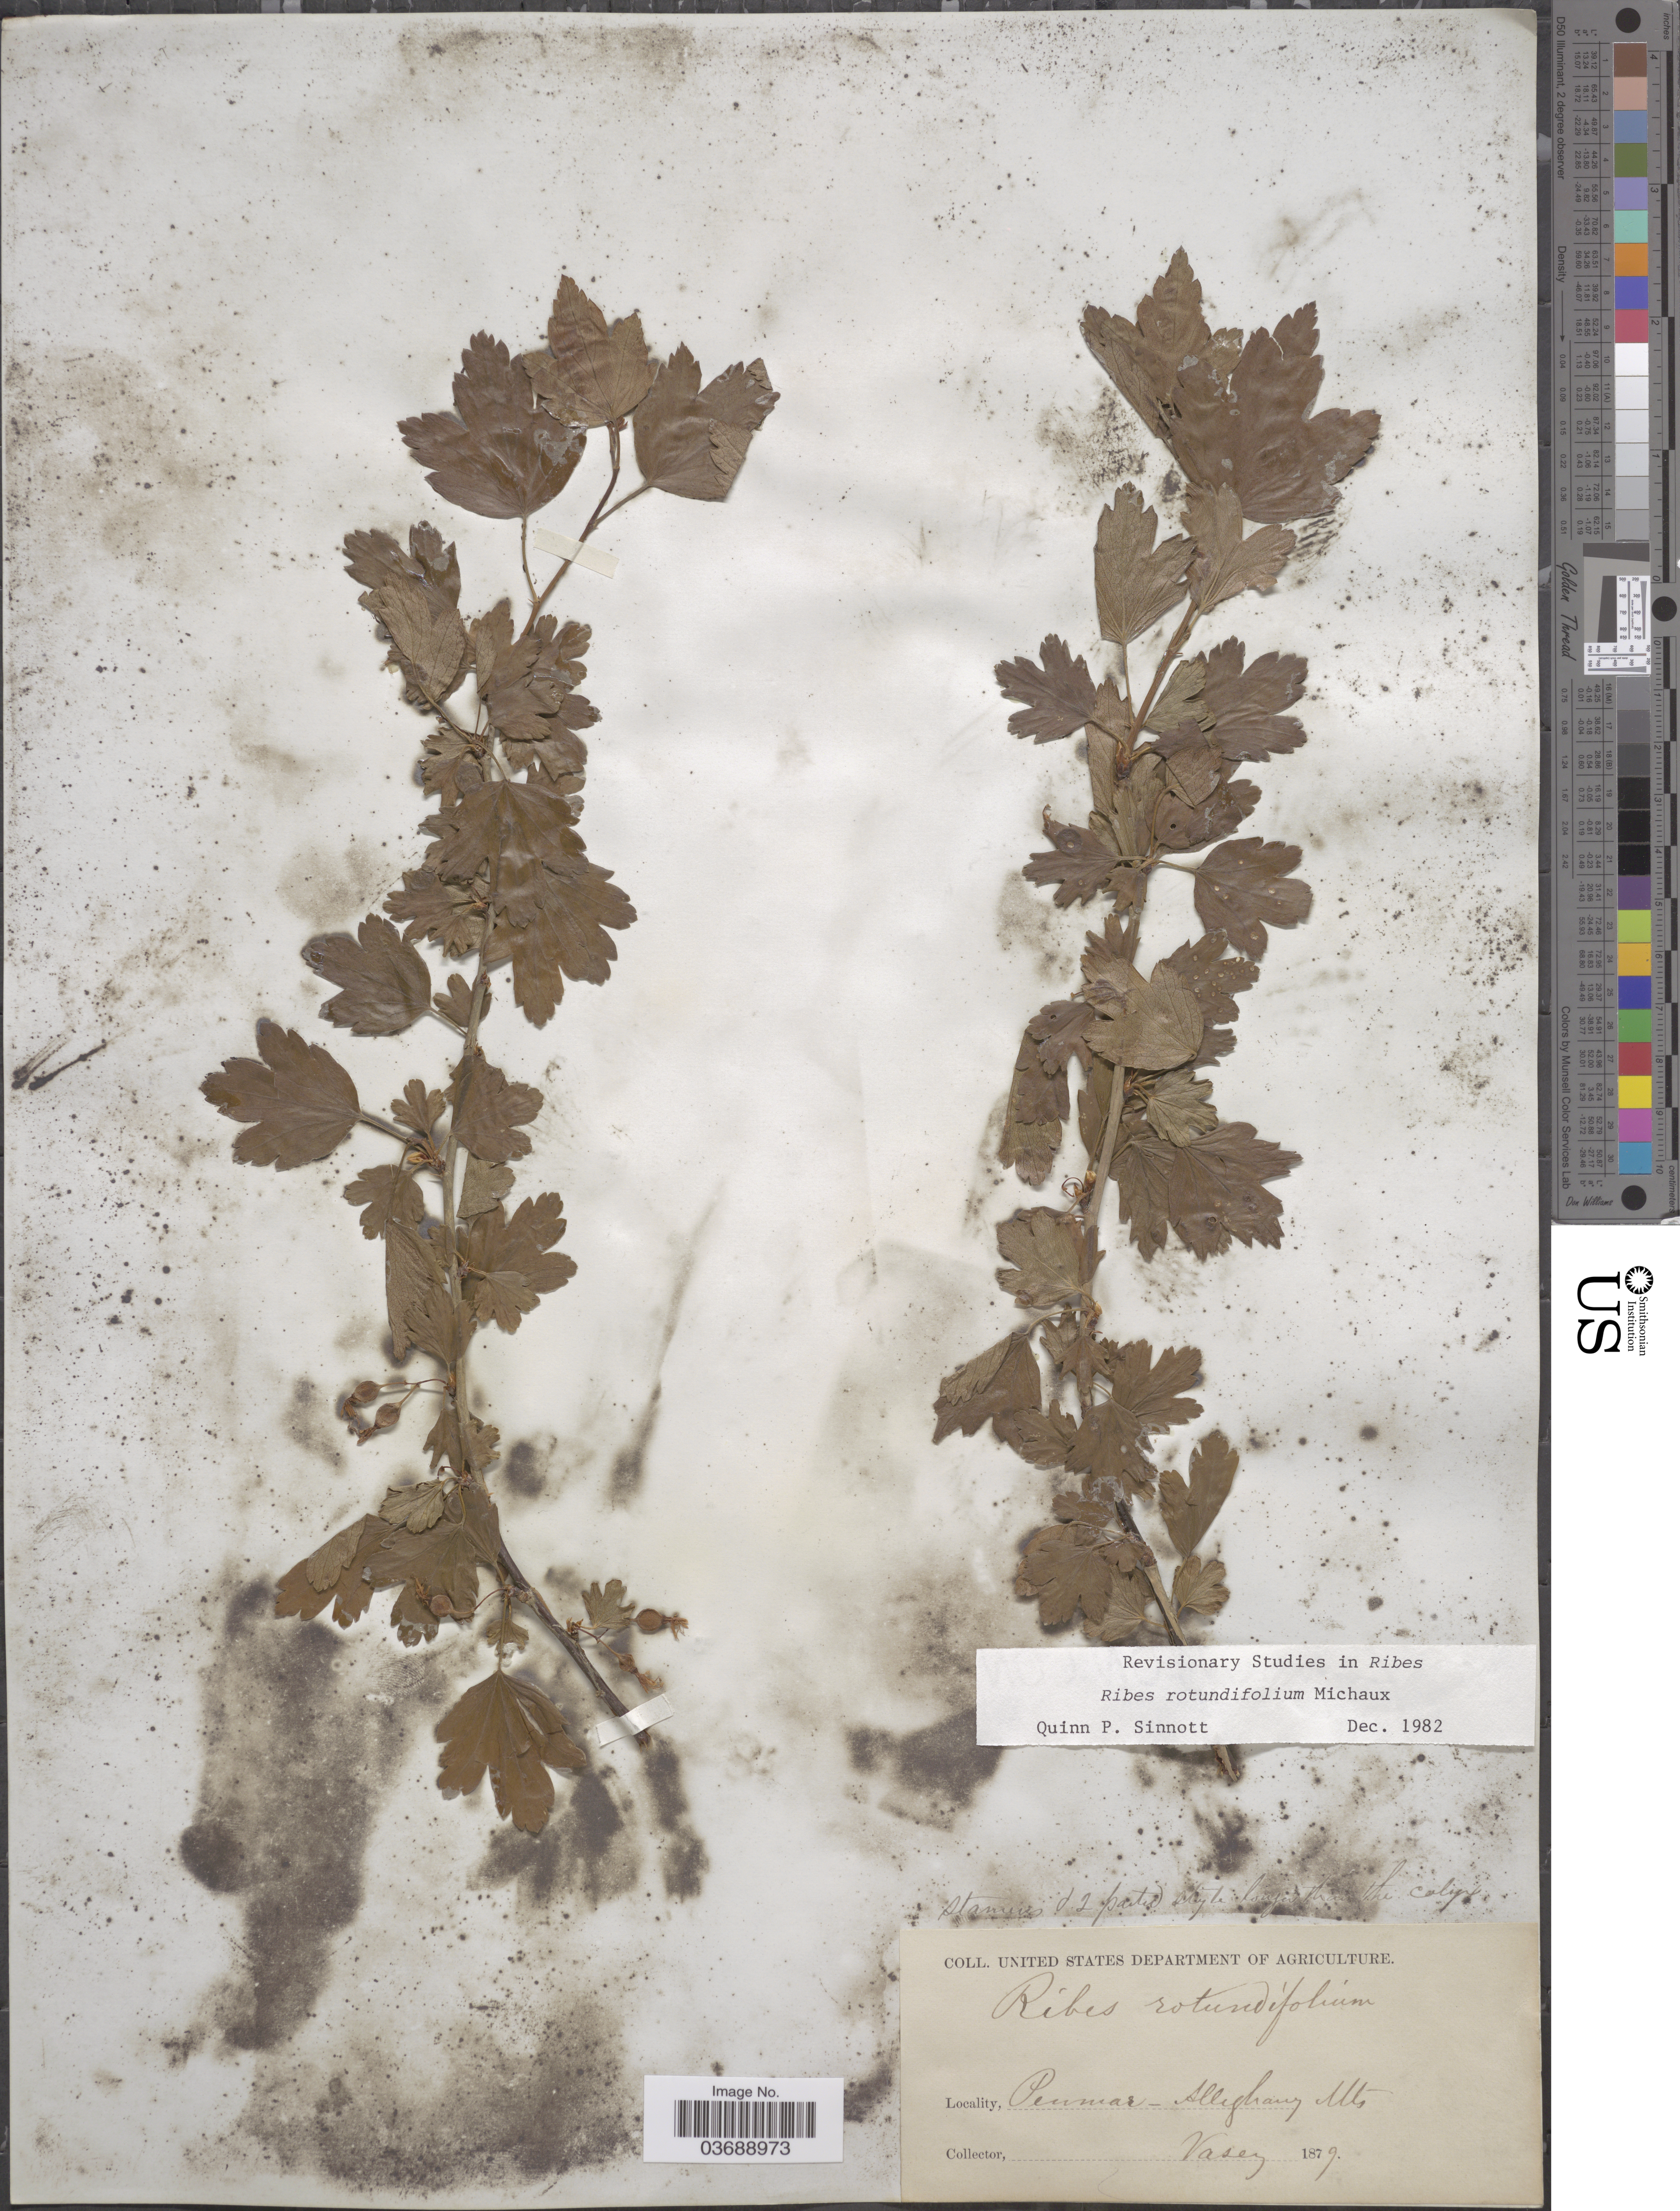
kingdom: Plantae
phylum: Tracheophyta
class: Magnoliopsida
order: Saxifragales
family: Grossulariaceae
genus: Ribes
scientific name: Ribes rotundifolium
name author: Michx.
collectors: Vasey, --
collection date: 1879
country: United States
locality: Penmar* - Alleghany Mts.